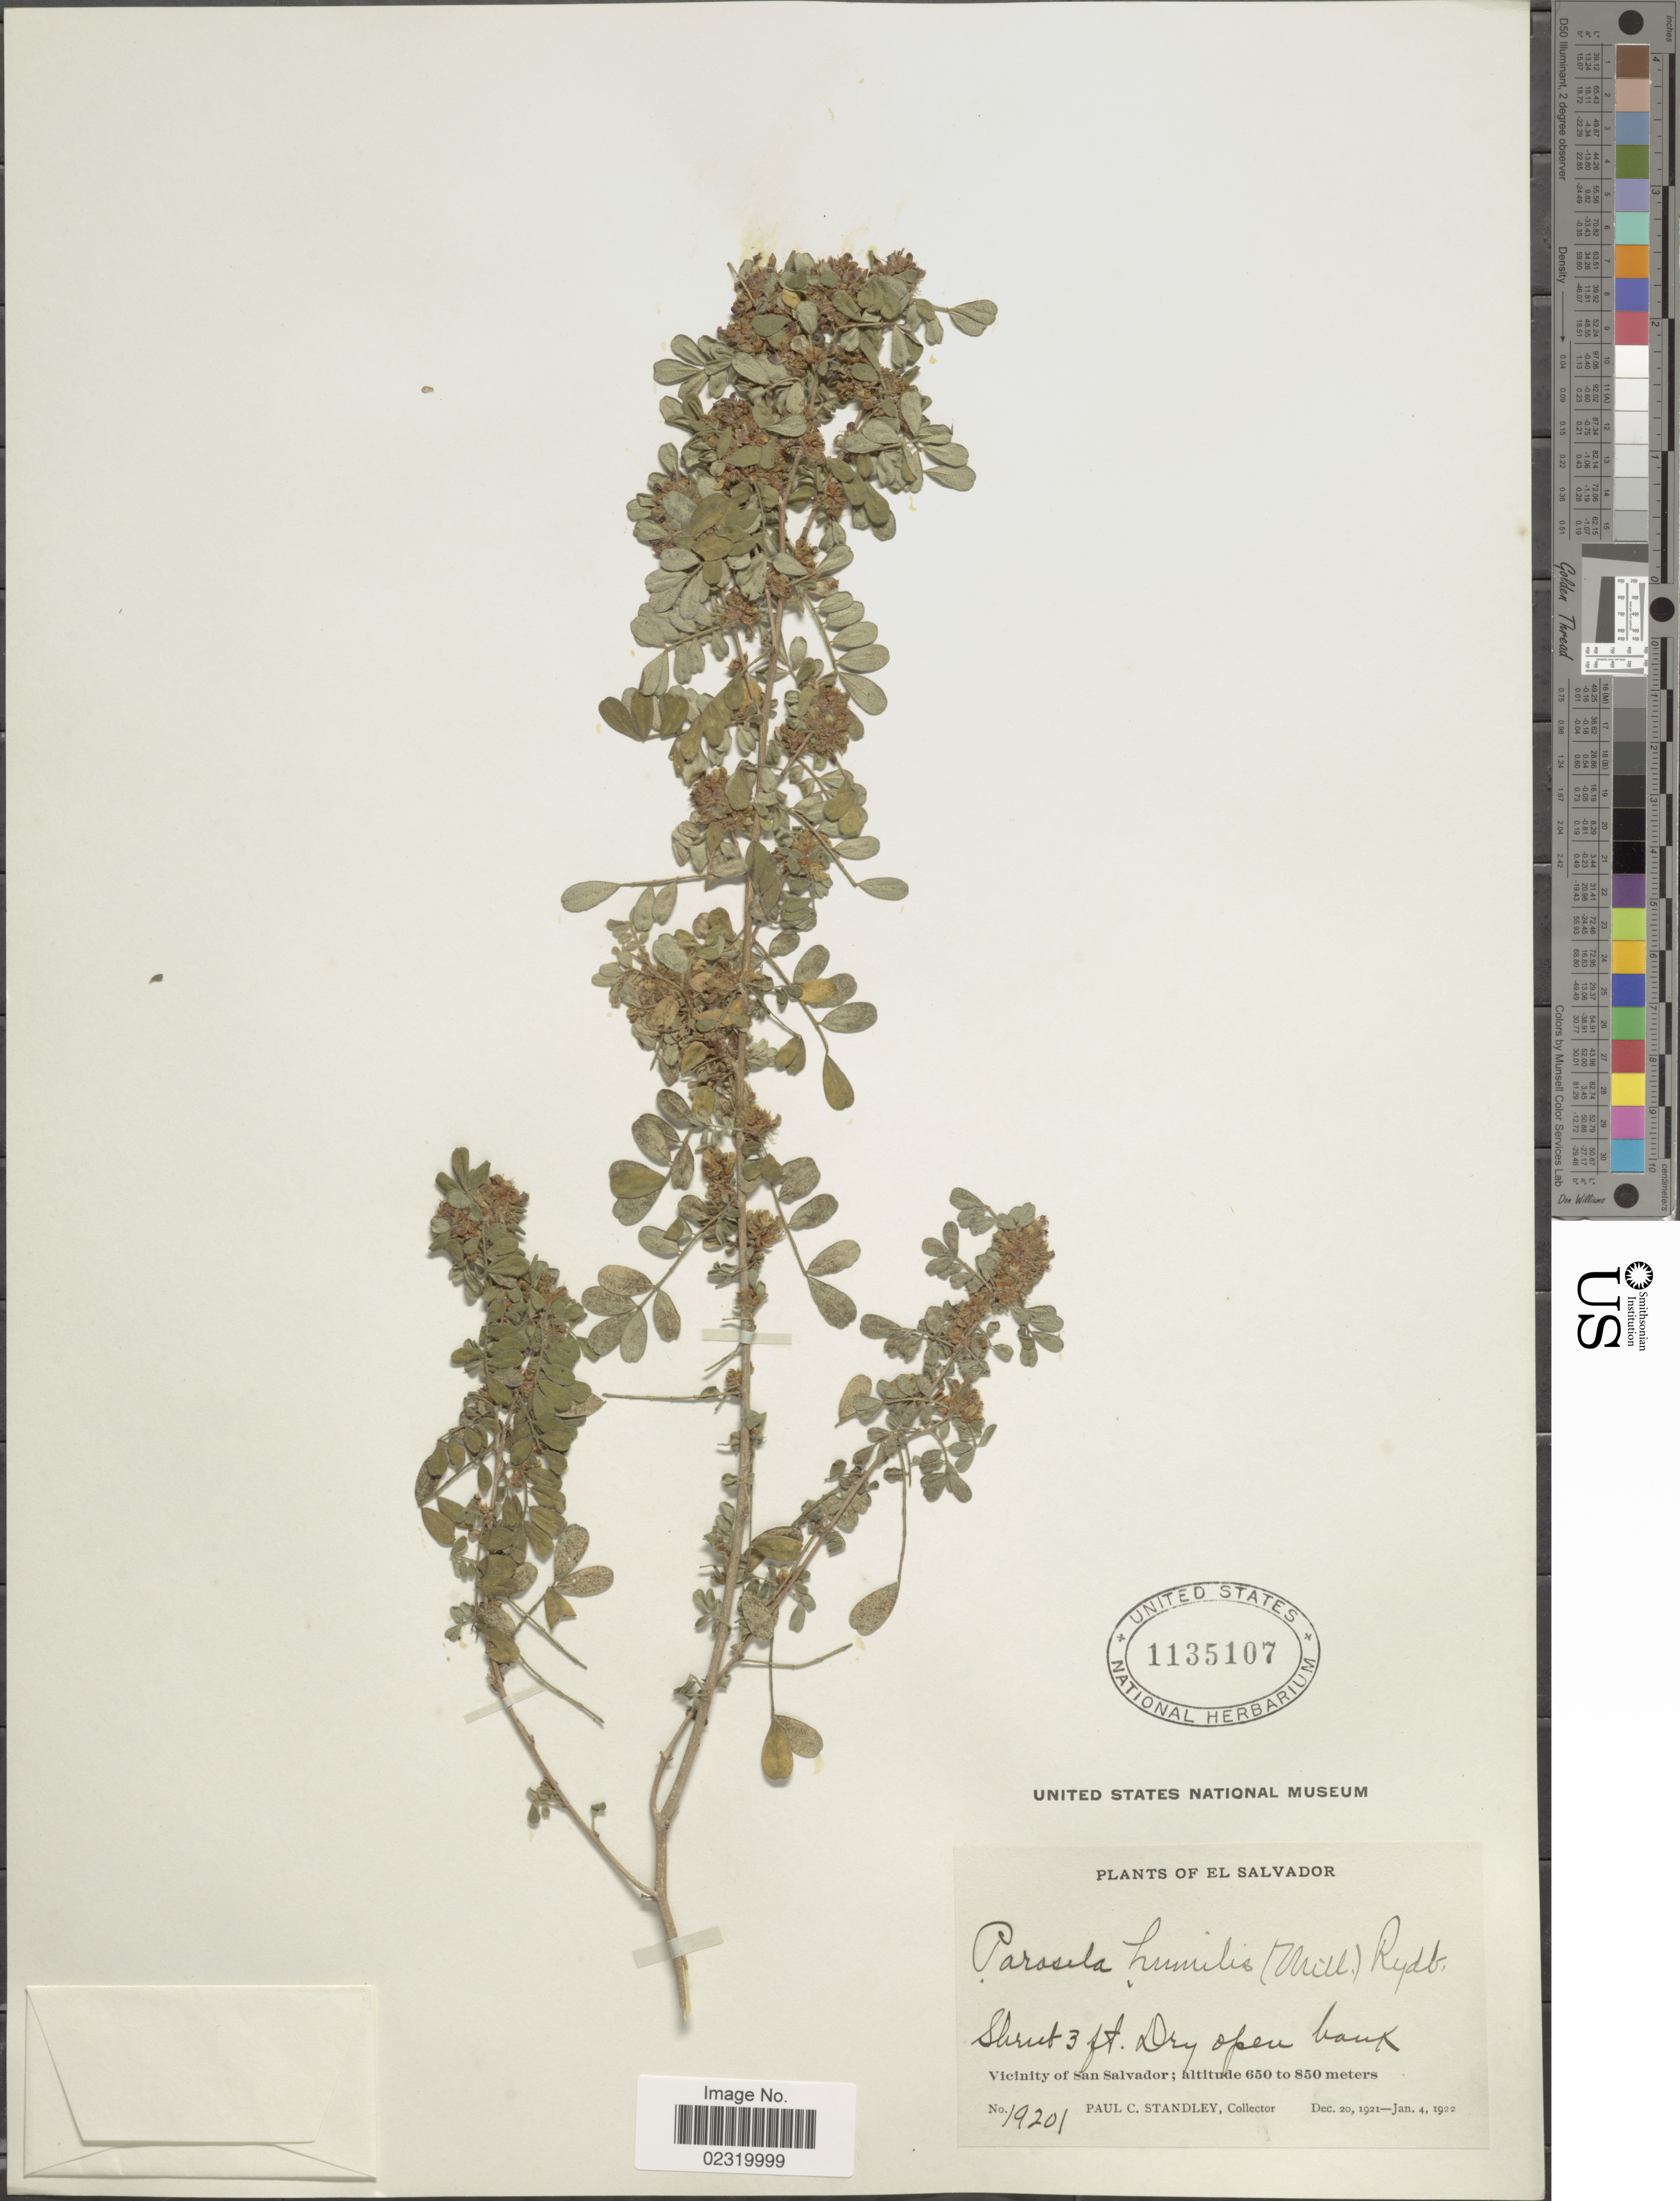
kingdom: Plantae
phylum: Tracheophyta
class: Magnoliopsida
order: Fabales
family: Fabaceae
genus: Dalea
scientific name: Dalea scandens var. vulneraria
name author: (Oerst.) Barneby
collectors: P. C. Standley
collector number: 19201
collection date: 1921-12-20/1922-01-04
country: El Salvador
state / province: San Salvador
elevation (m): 650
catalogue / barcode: US 1135107